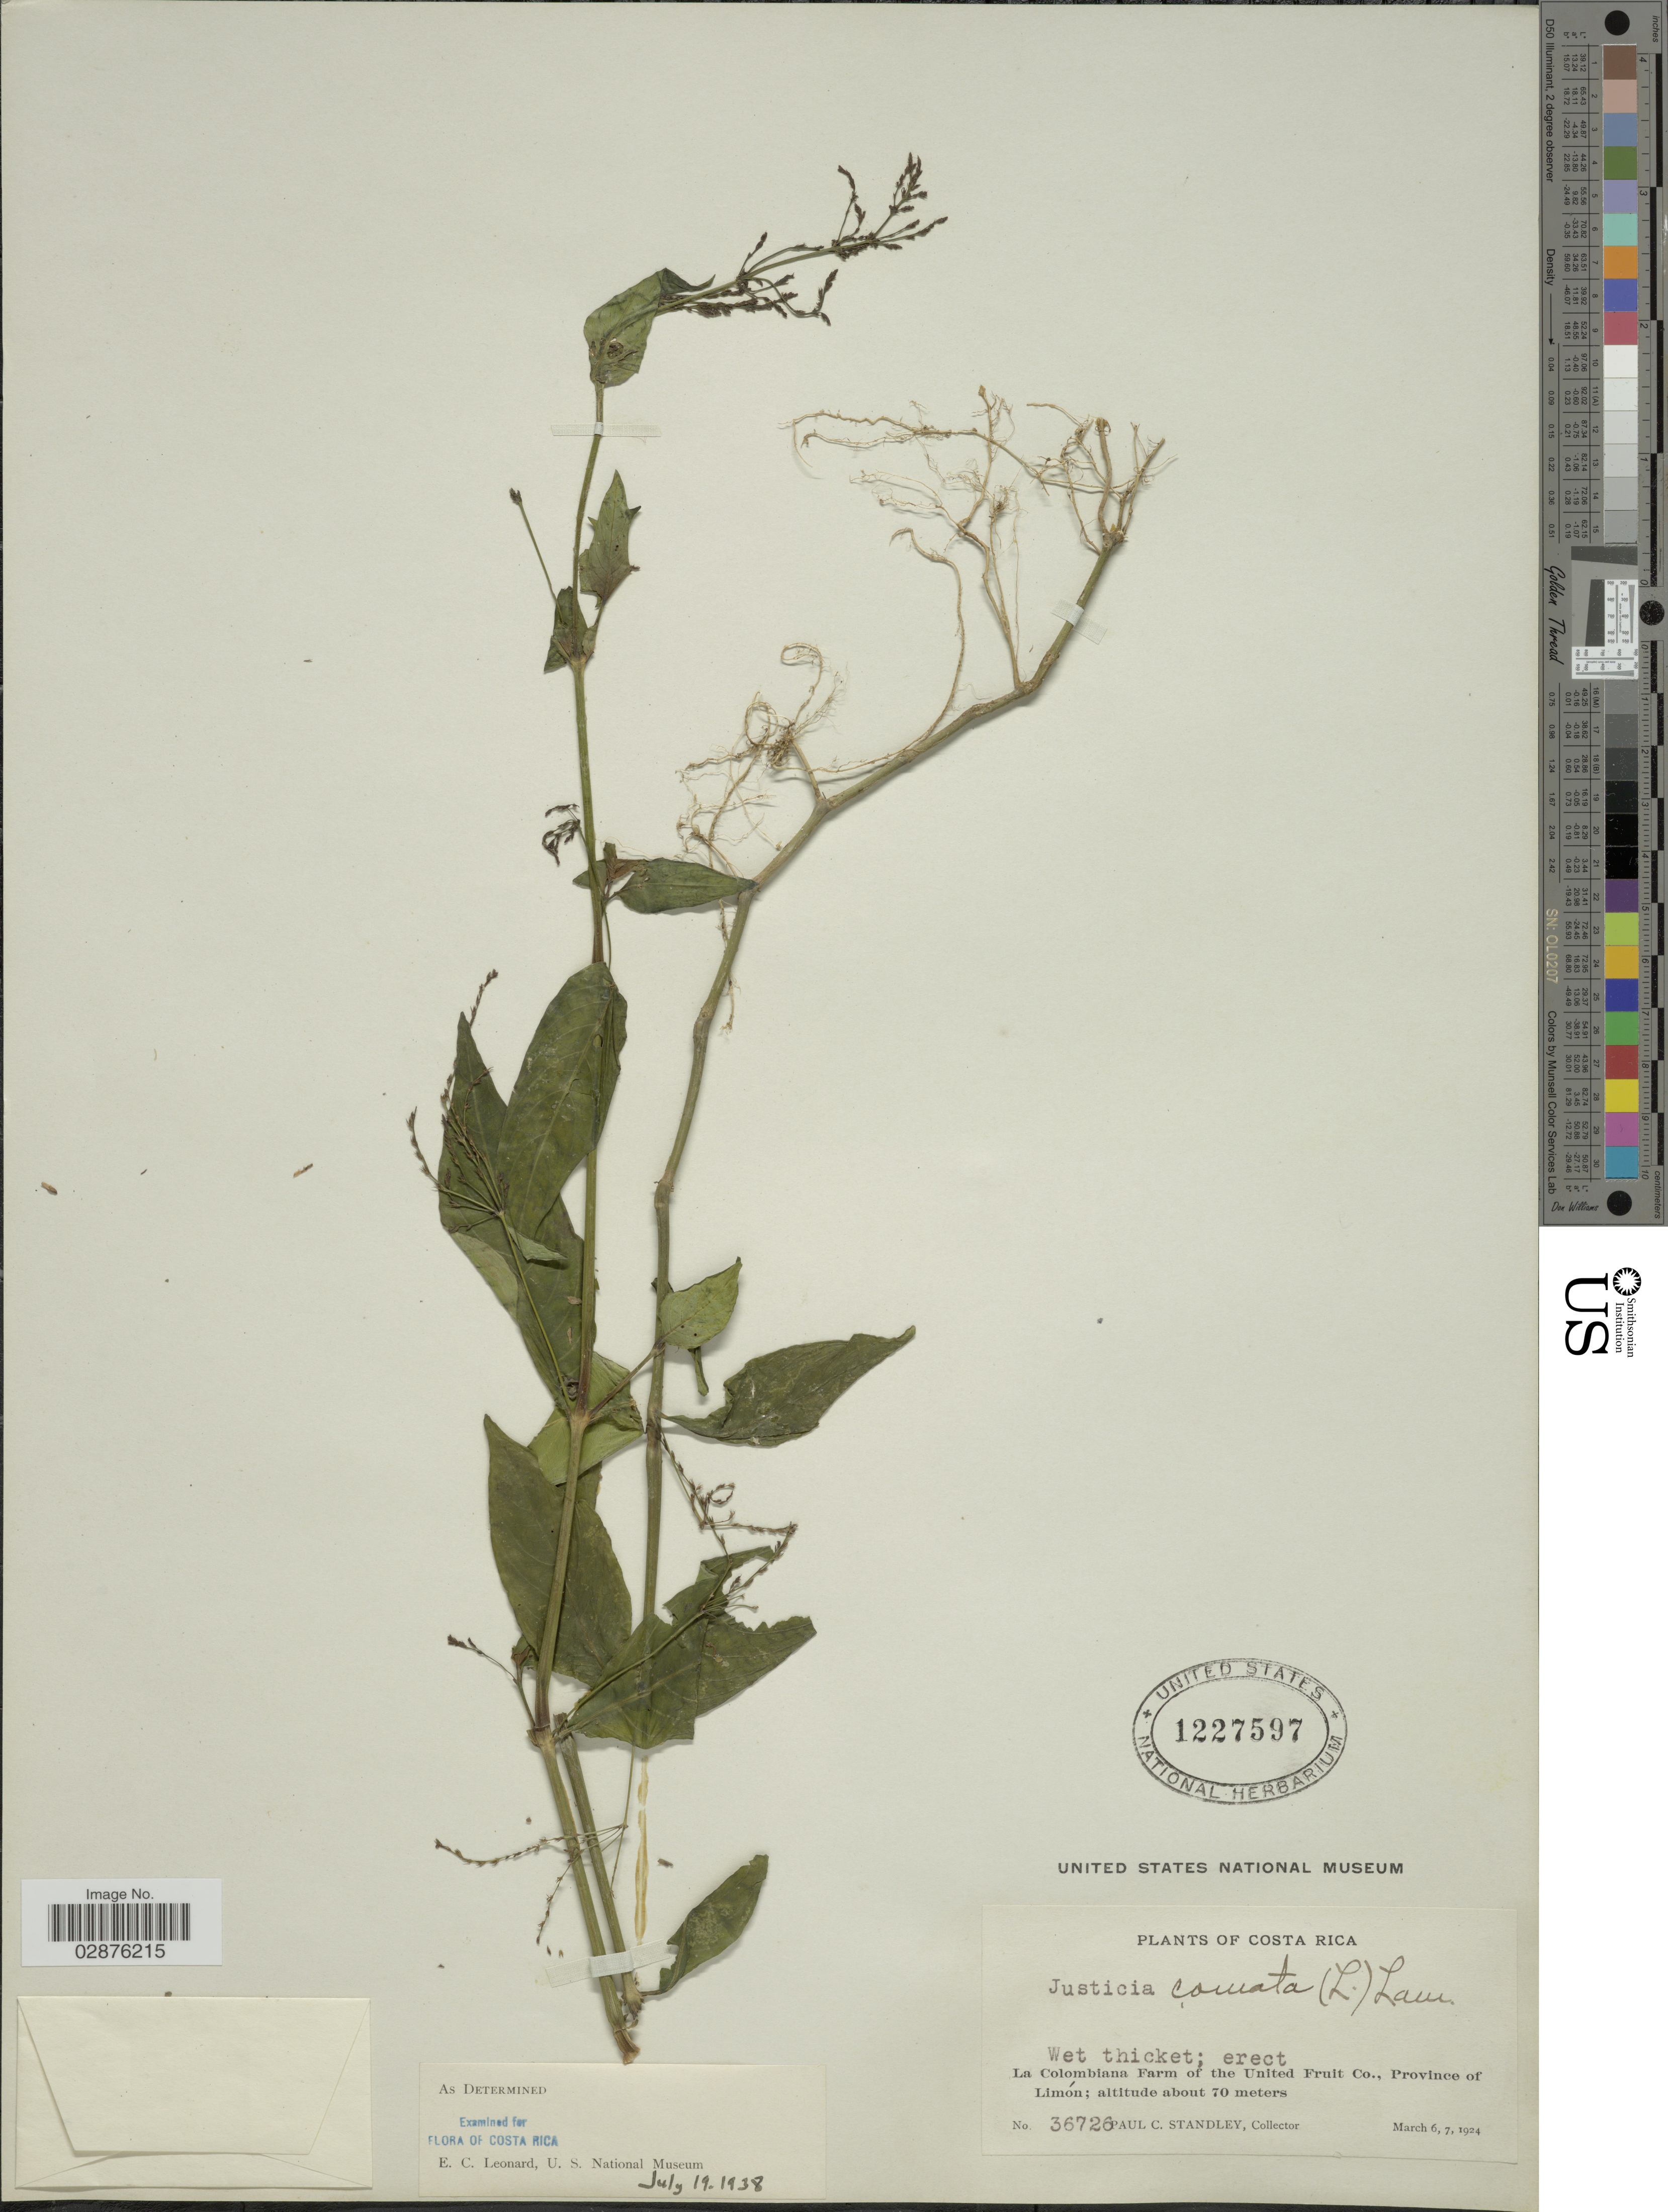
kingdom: Plantae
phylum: Tracheophyta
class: Magnoliopsida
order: Lamiales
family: Acanthaceae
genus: Justicia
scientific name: Justicia comata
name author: (L.) Lam.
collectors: P. C. Standley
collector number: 36726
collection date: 1924-03-06/1924-03-07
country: Costa Rica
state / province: Limón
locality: La Colombiana Farm of the United Fruit Co.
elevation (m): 70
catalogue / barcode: US 1227597